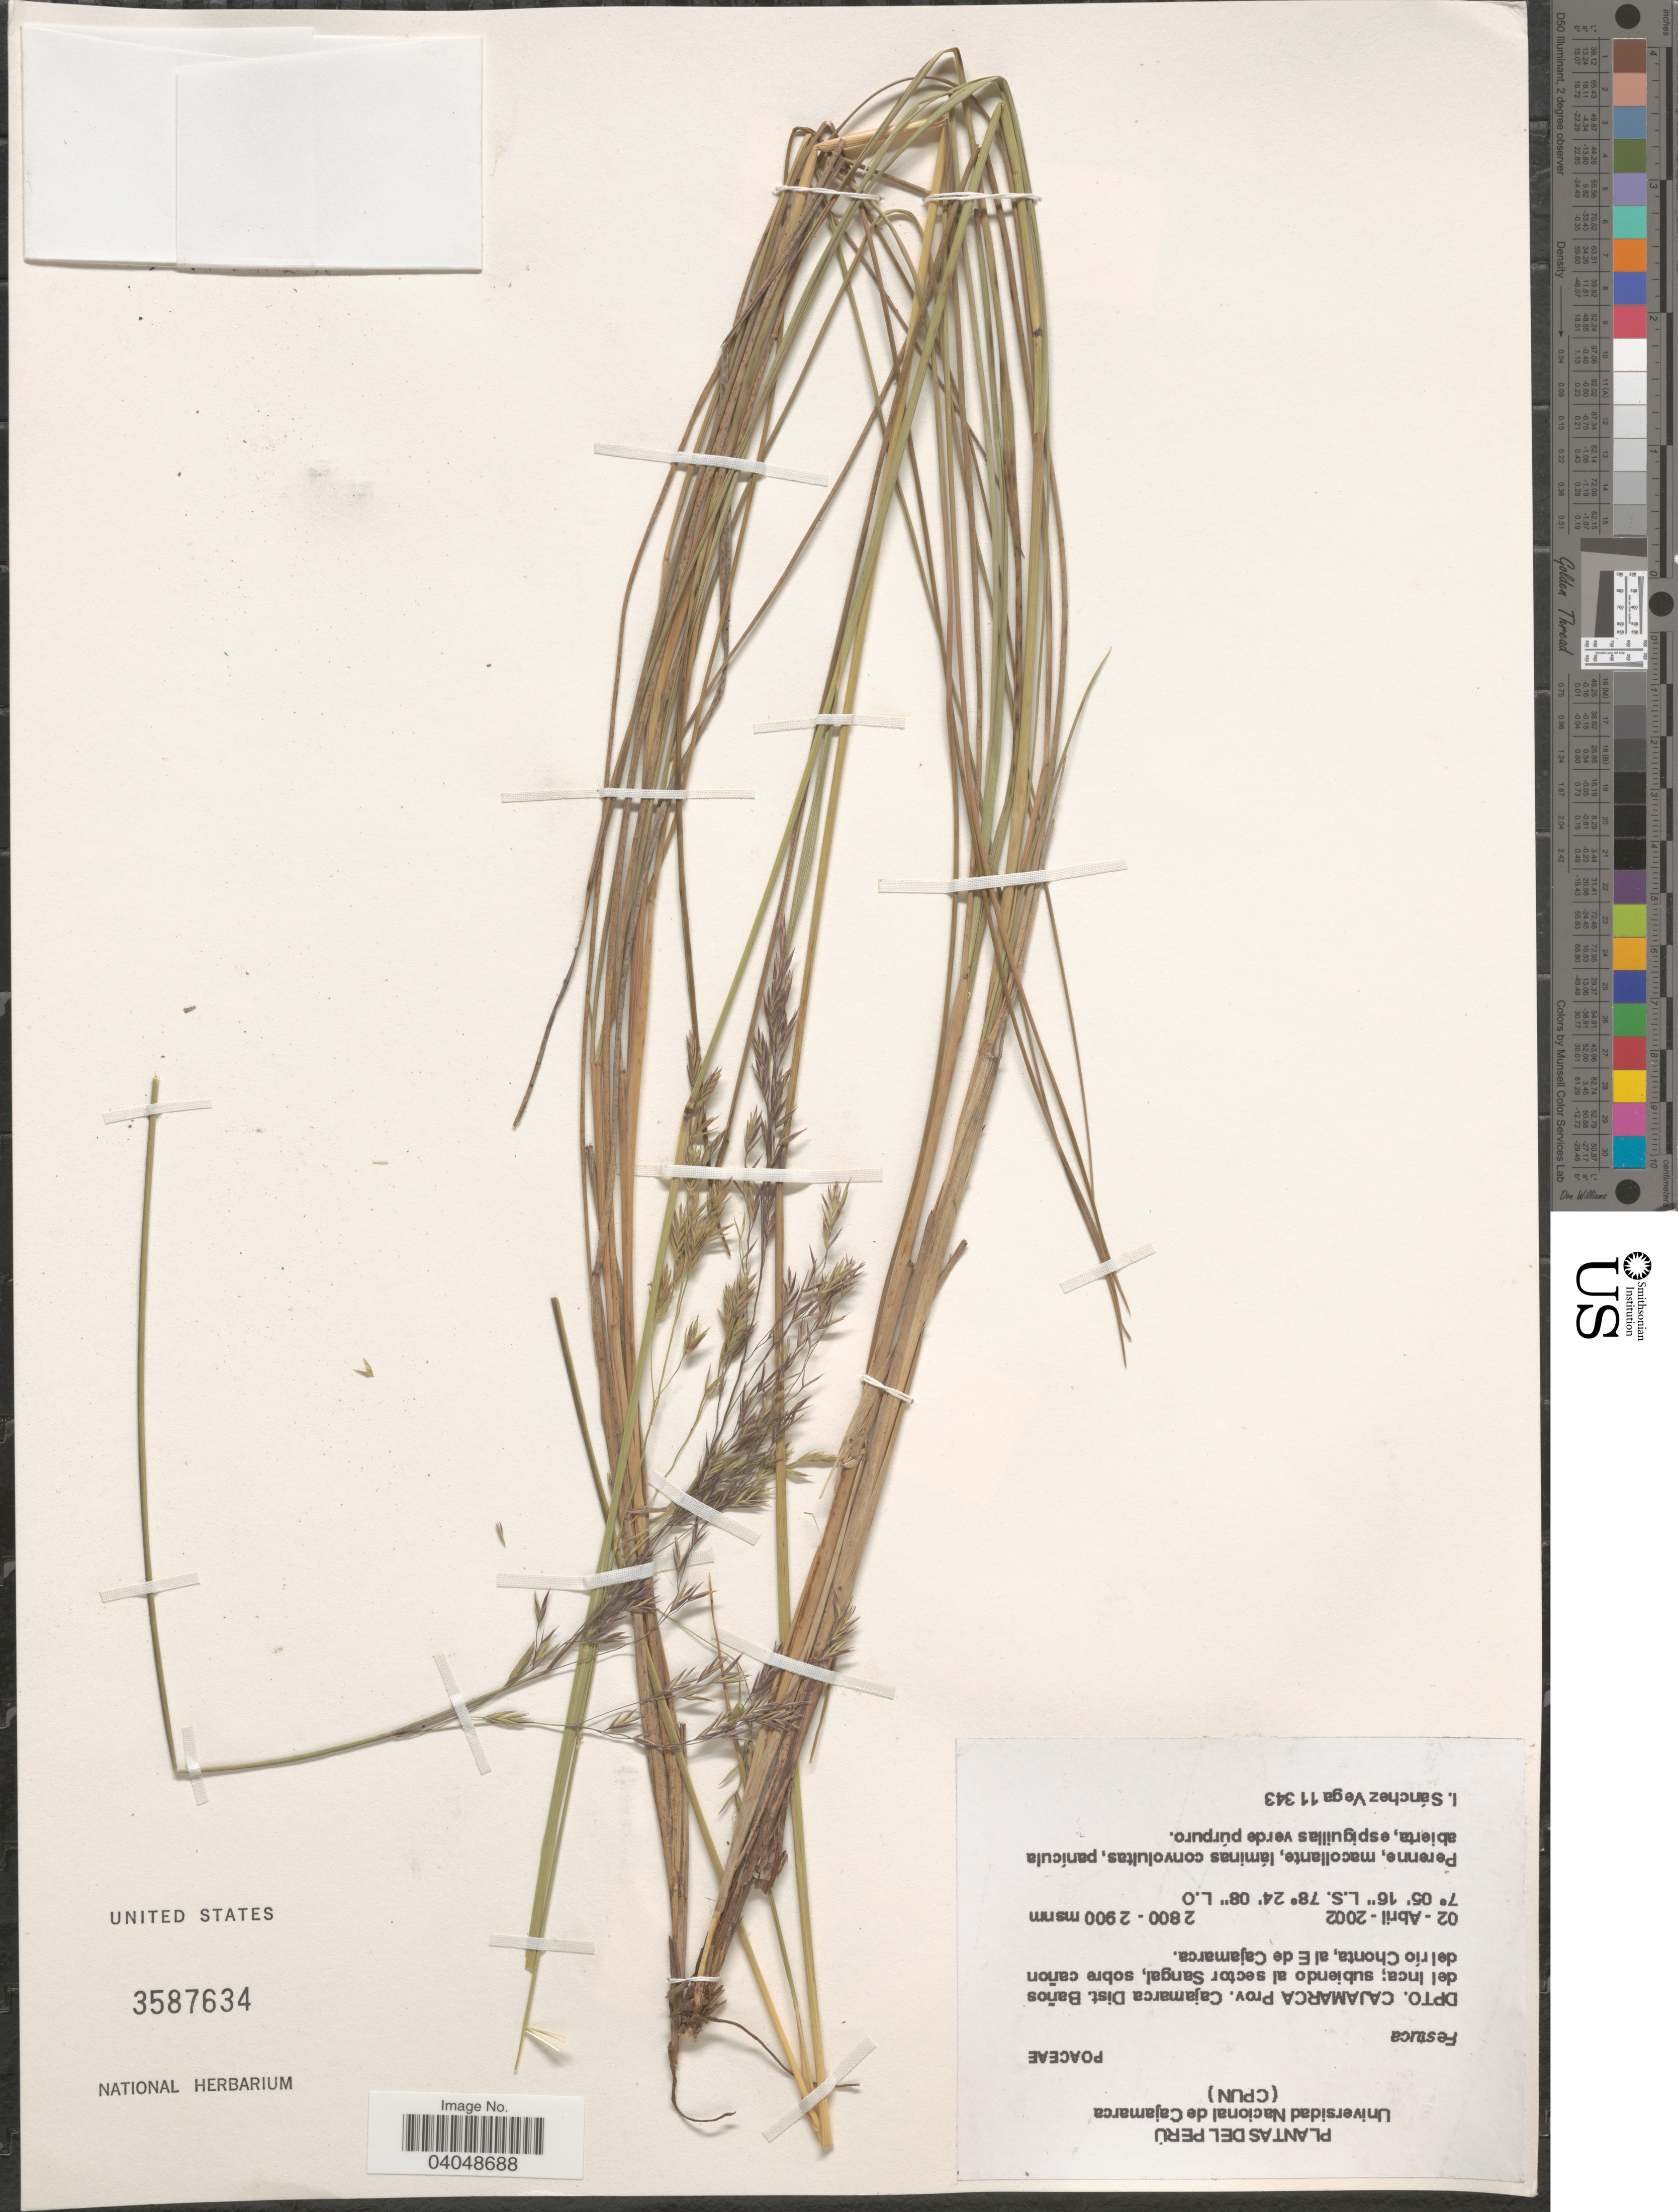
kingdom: Plantae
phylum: Tracheophyta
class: Liliopsida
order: Poales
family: Poaceae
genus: Festuca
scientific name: Festuca sp.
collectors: I. Sánchez Vega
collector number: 11343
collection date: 2002-04-02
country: Peru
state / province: Cajamarca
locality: Dpto. Cajamarca Prov. Cajamarca Dist. Baños del Inca; subiendo al sector Sangal, sobre cañon del río Chonta, al E de Cajamarca.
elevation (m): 2800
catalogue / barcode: US 3587634